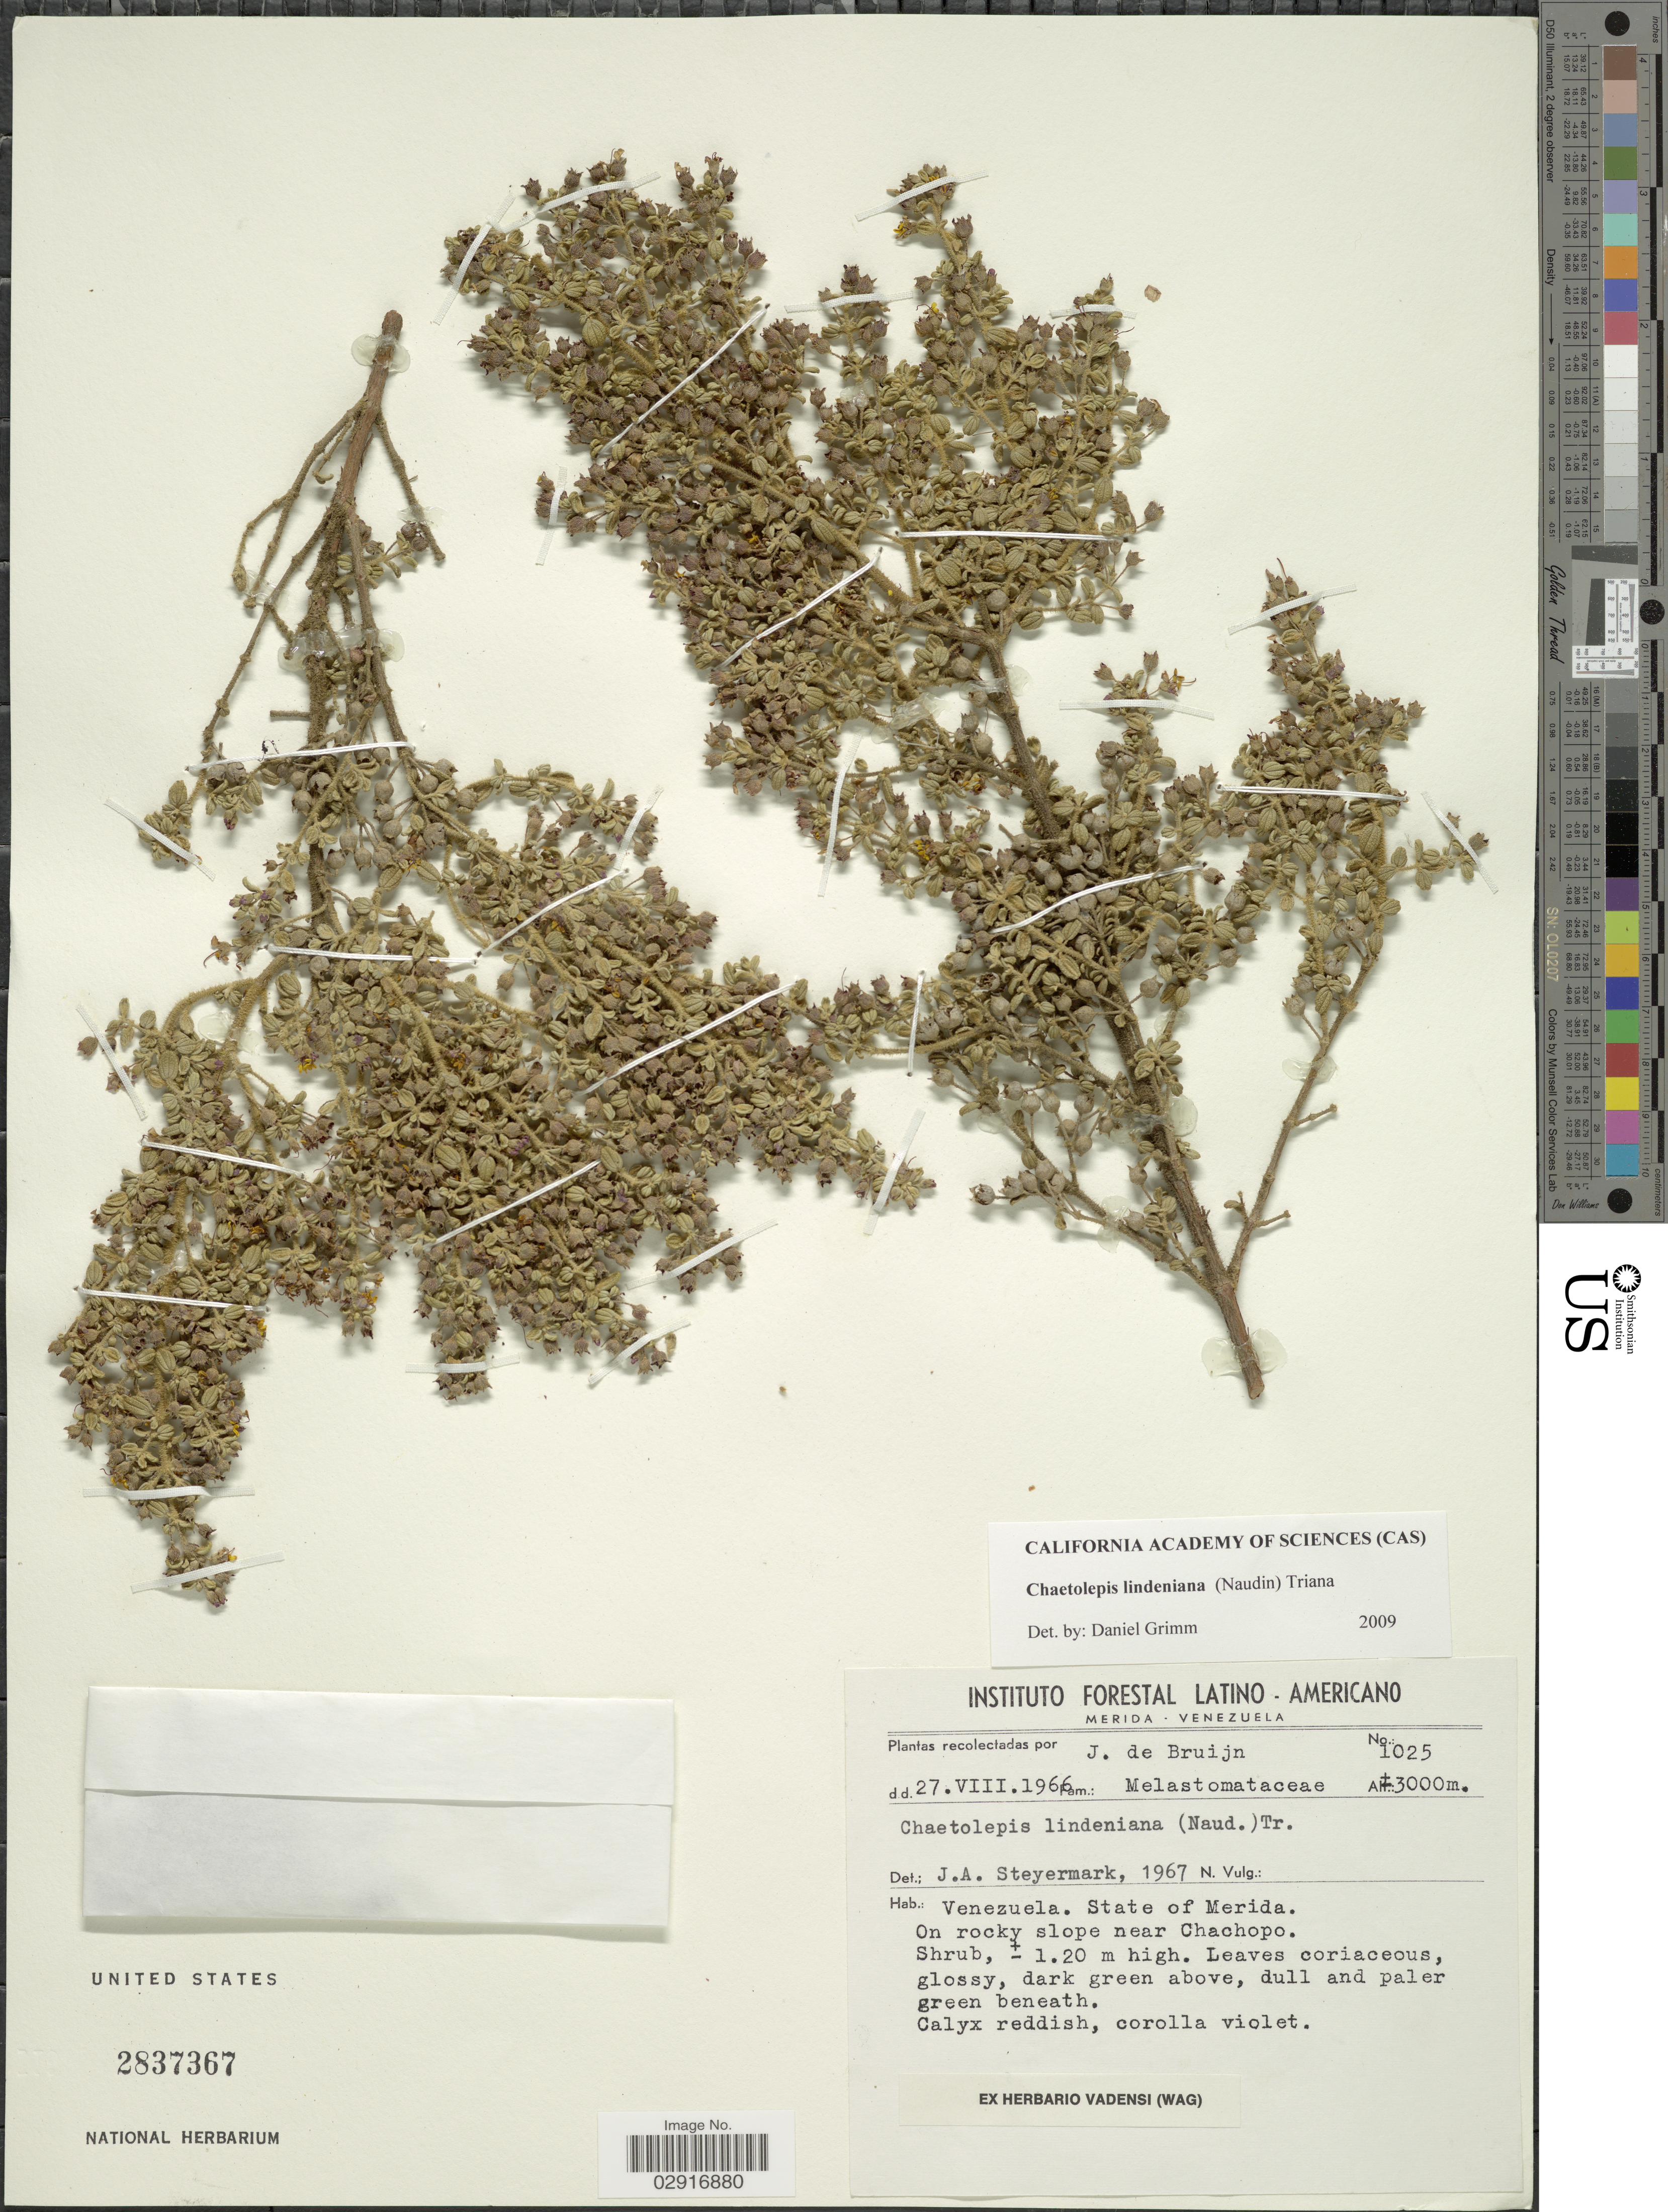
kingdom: Plantae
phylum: Tracheophyta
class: Magnoliopsida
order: Myrtales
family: Melastomataceae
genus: Chaetolepis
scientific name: Chaetolepis lindeniana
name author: (Naudin) Triana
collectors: J. Bruijn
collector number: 1025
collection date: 1966-08-27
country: Venezuela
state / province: Mérida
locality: On rocky slope near Chachopo.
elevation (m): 3000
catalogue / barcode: US 2837367